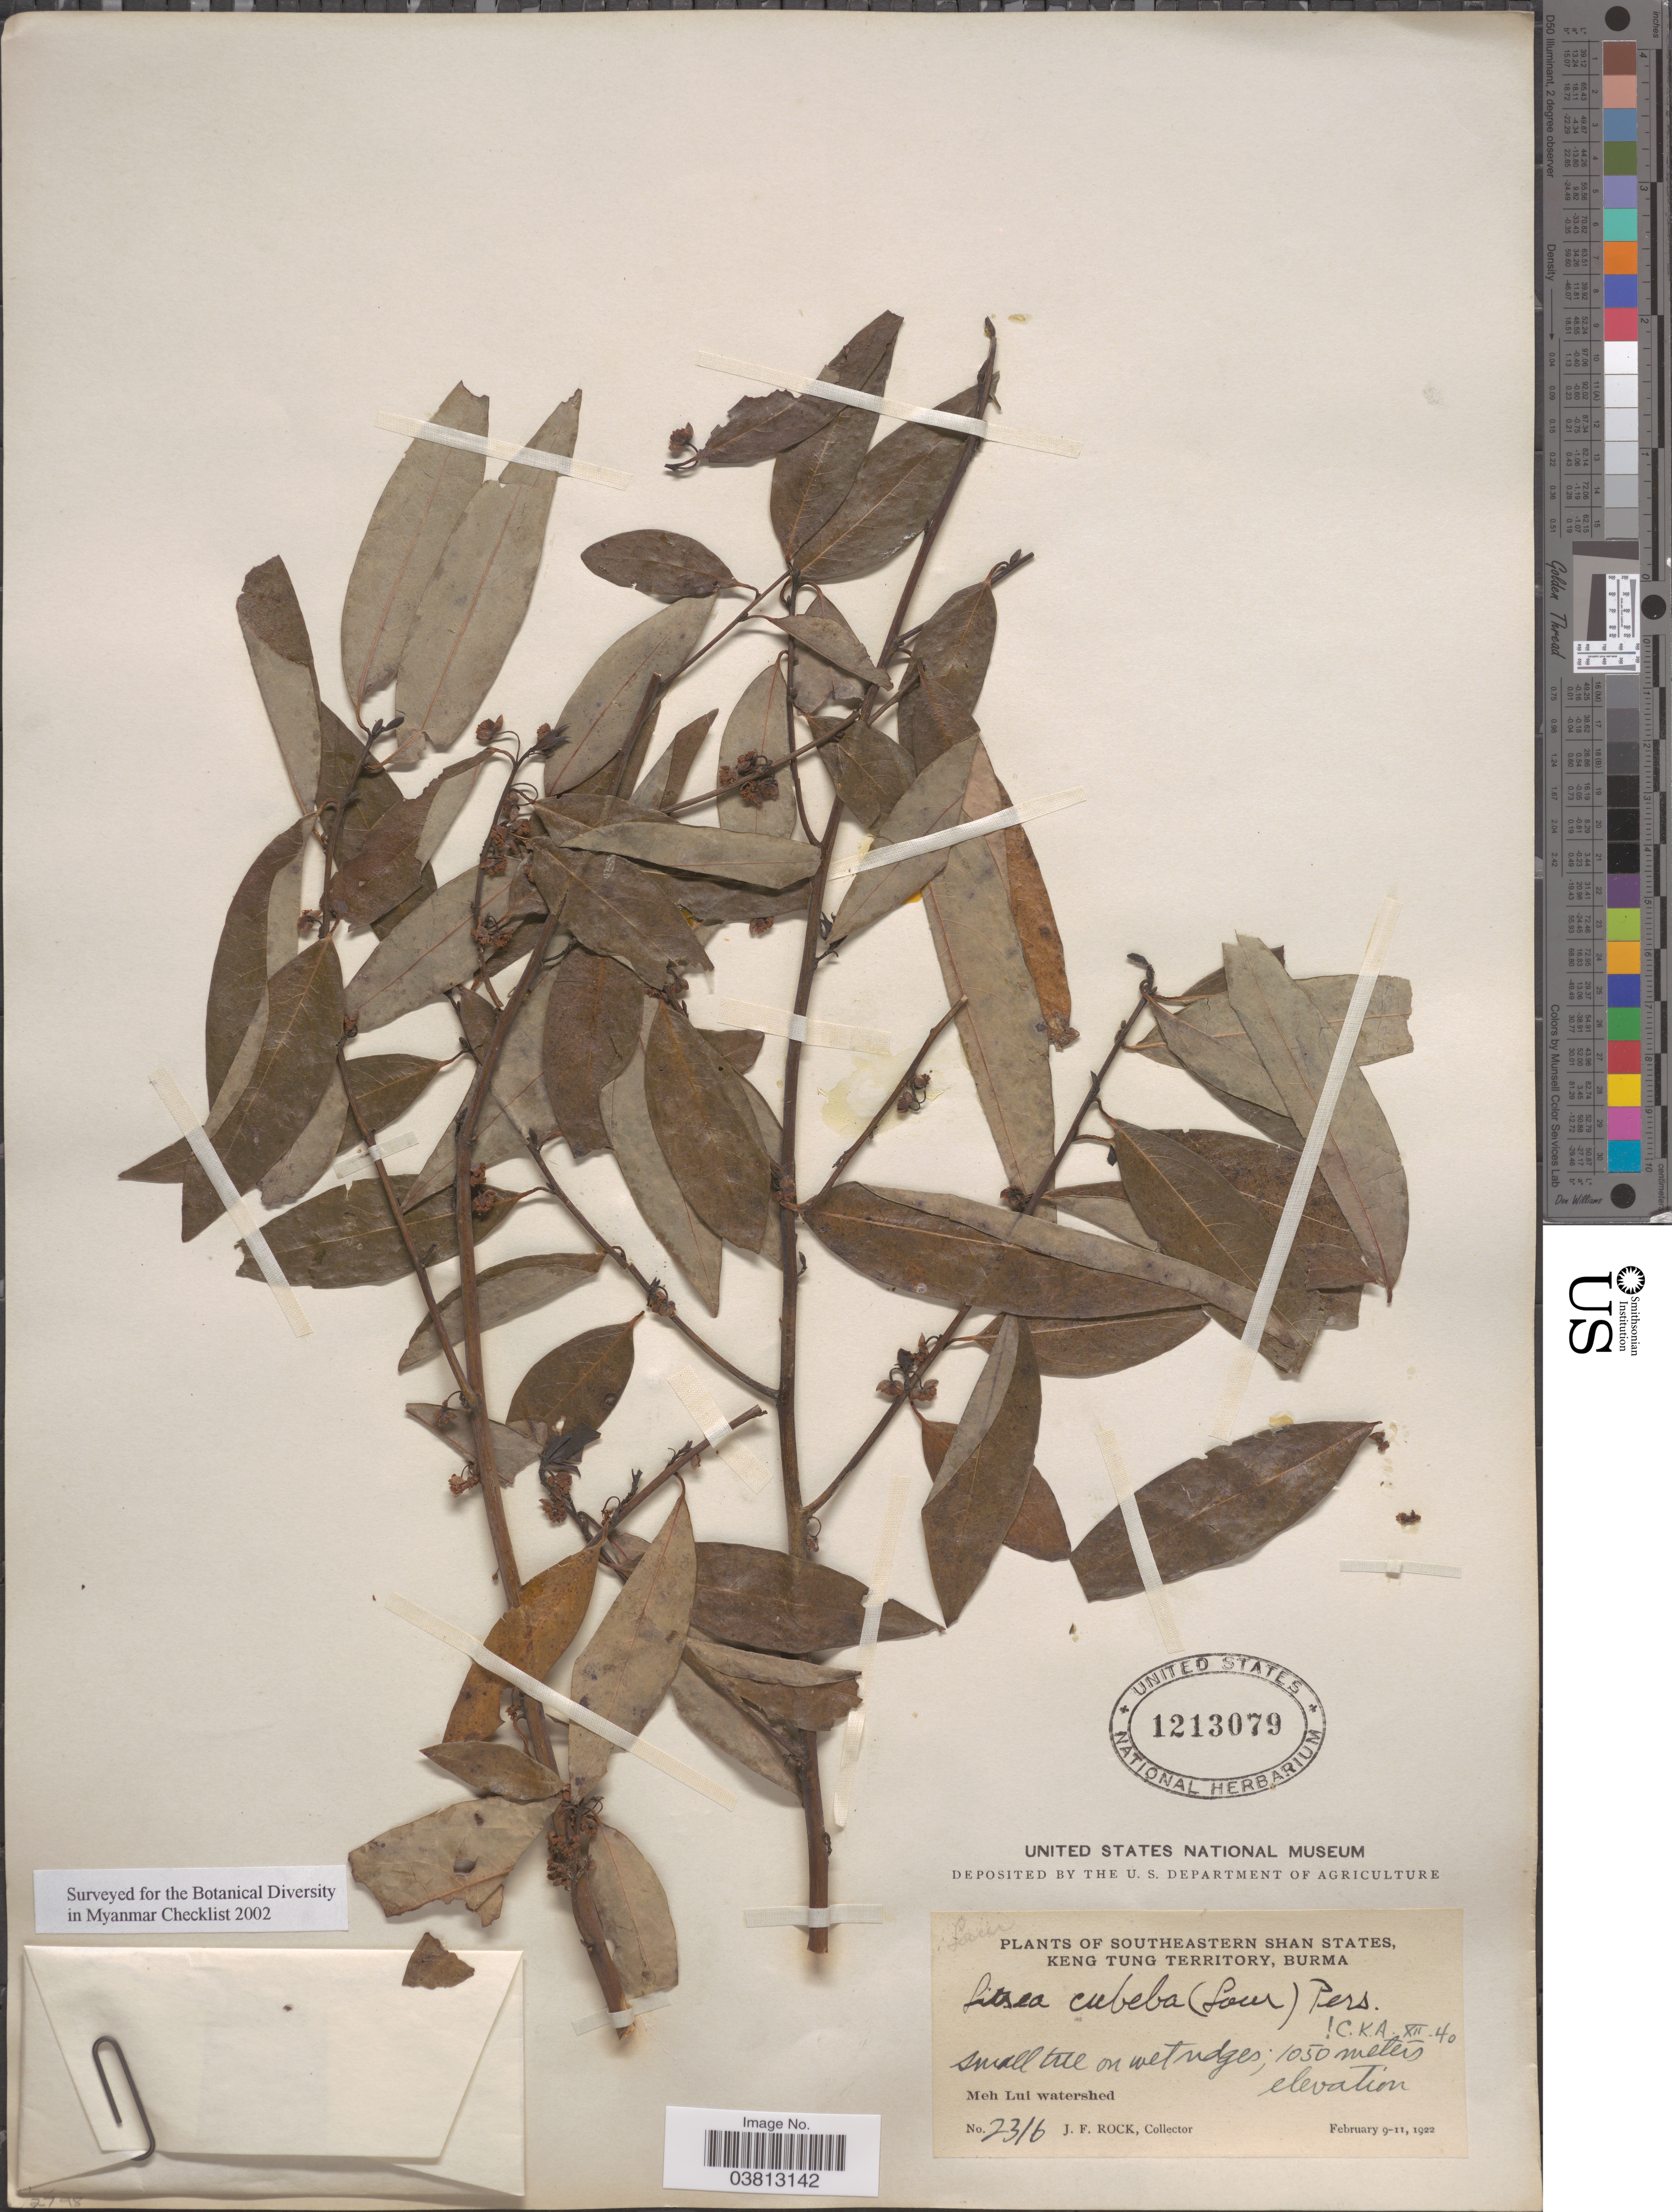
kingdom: Plantae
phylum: Tracheophyta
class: Magnoliopsida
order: Laurales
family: Lauraceae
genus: Litsea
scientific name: Litsea cubeba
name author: (Lour.) Pers.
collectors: J. Rock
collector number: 2316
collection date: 1922-02-09/1922-02-11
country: Myanmar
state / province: Shan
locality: Southeastern Shan States, Keng Tung Territory, Burma. Meh Lui watershed.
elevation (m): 1050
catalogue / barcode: US 1213079